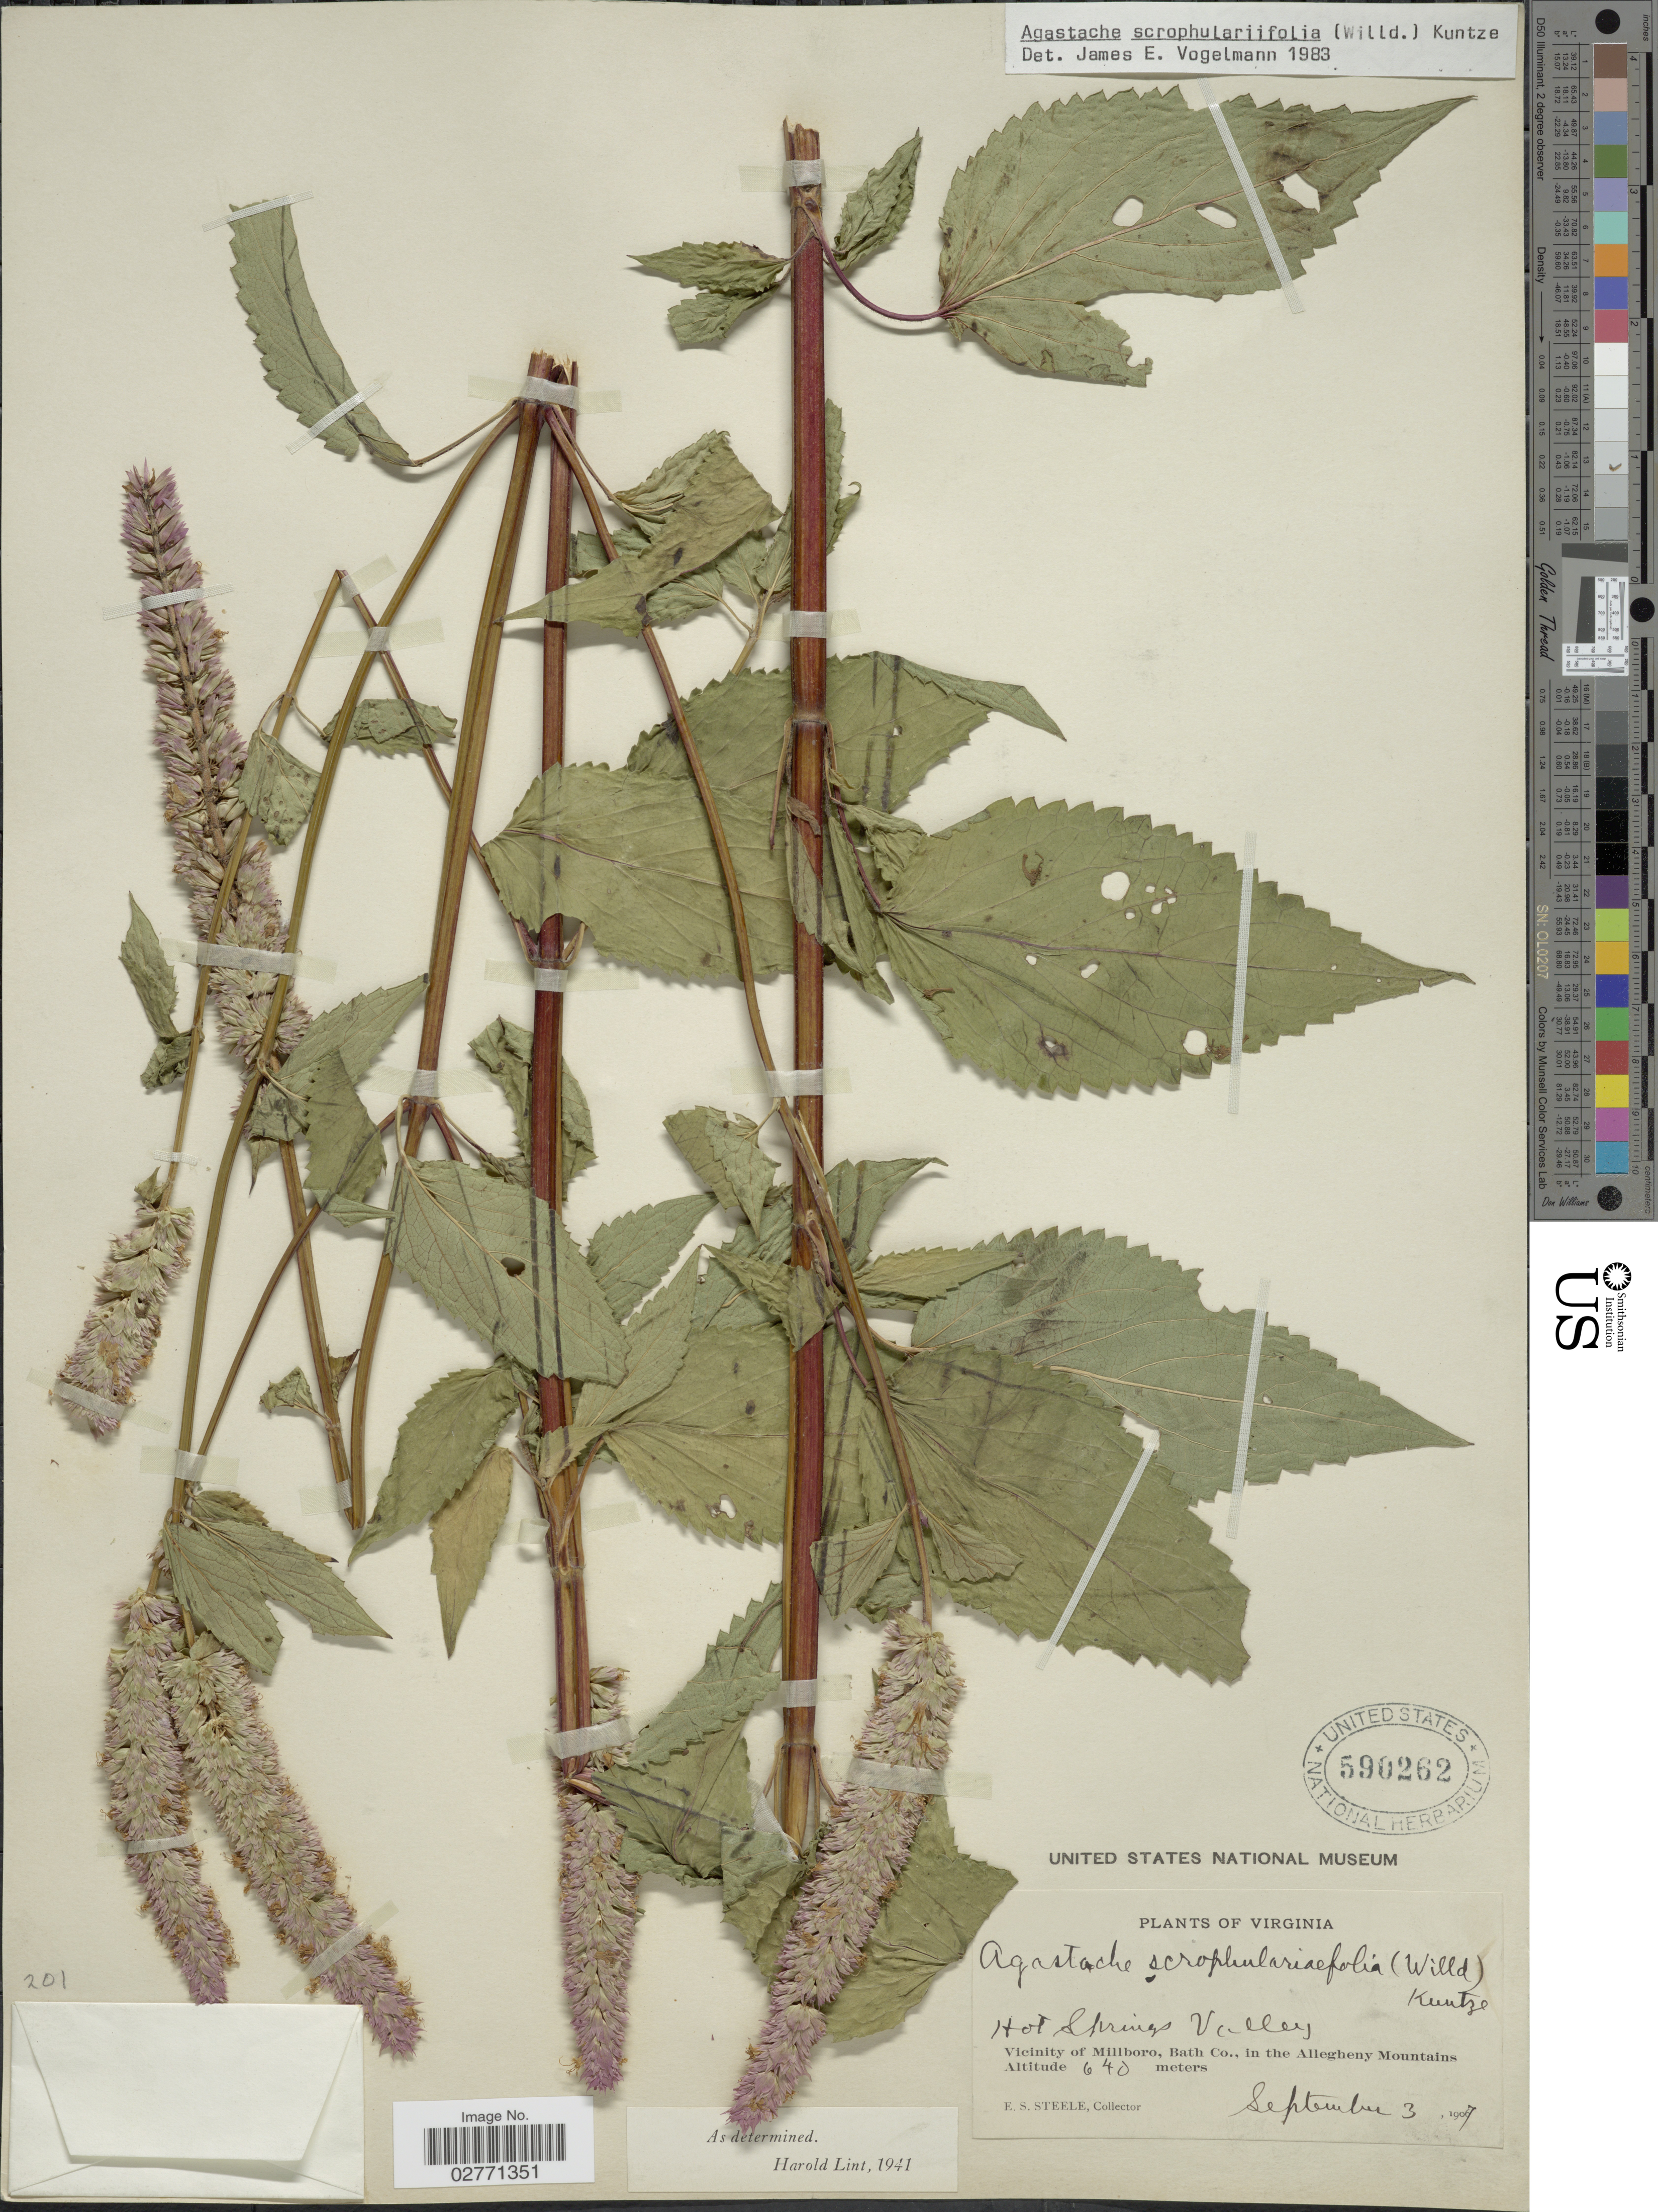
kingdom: Plantae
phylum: Tracheophyta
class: Magnoliopsida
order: Lamiales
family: Lamiaceae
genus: Agastache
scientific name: Agastache scrophulariifolia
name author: (Willd.) Kuntze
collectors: E. Steele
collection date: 1907-09-03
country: United States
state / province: Virginia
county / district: Bath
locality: Hot Springs Valley. Vicinity of Millboro, Bath Co., in the Allegheny Mountains.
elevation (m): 640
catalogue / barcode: US 590262